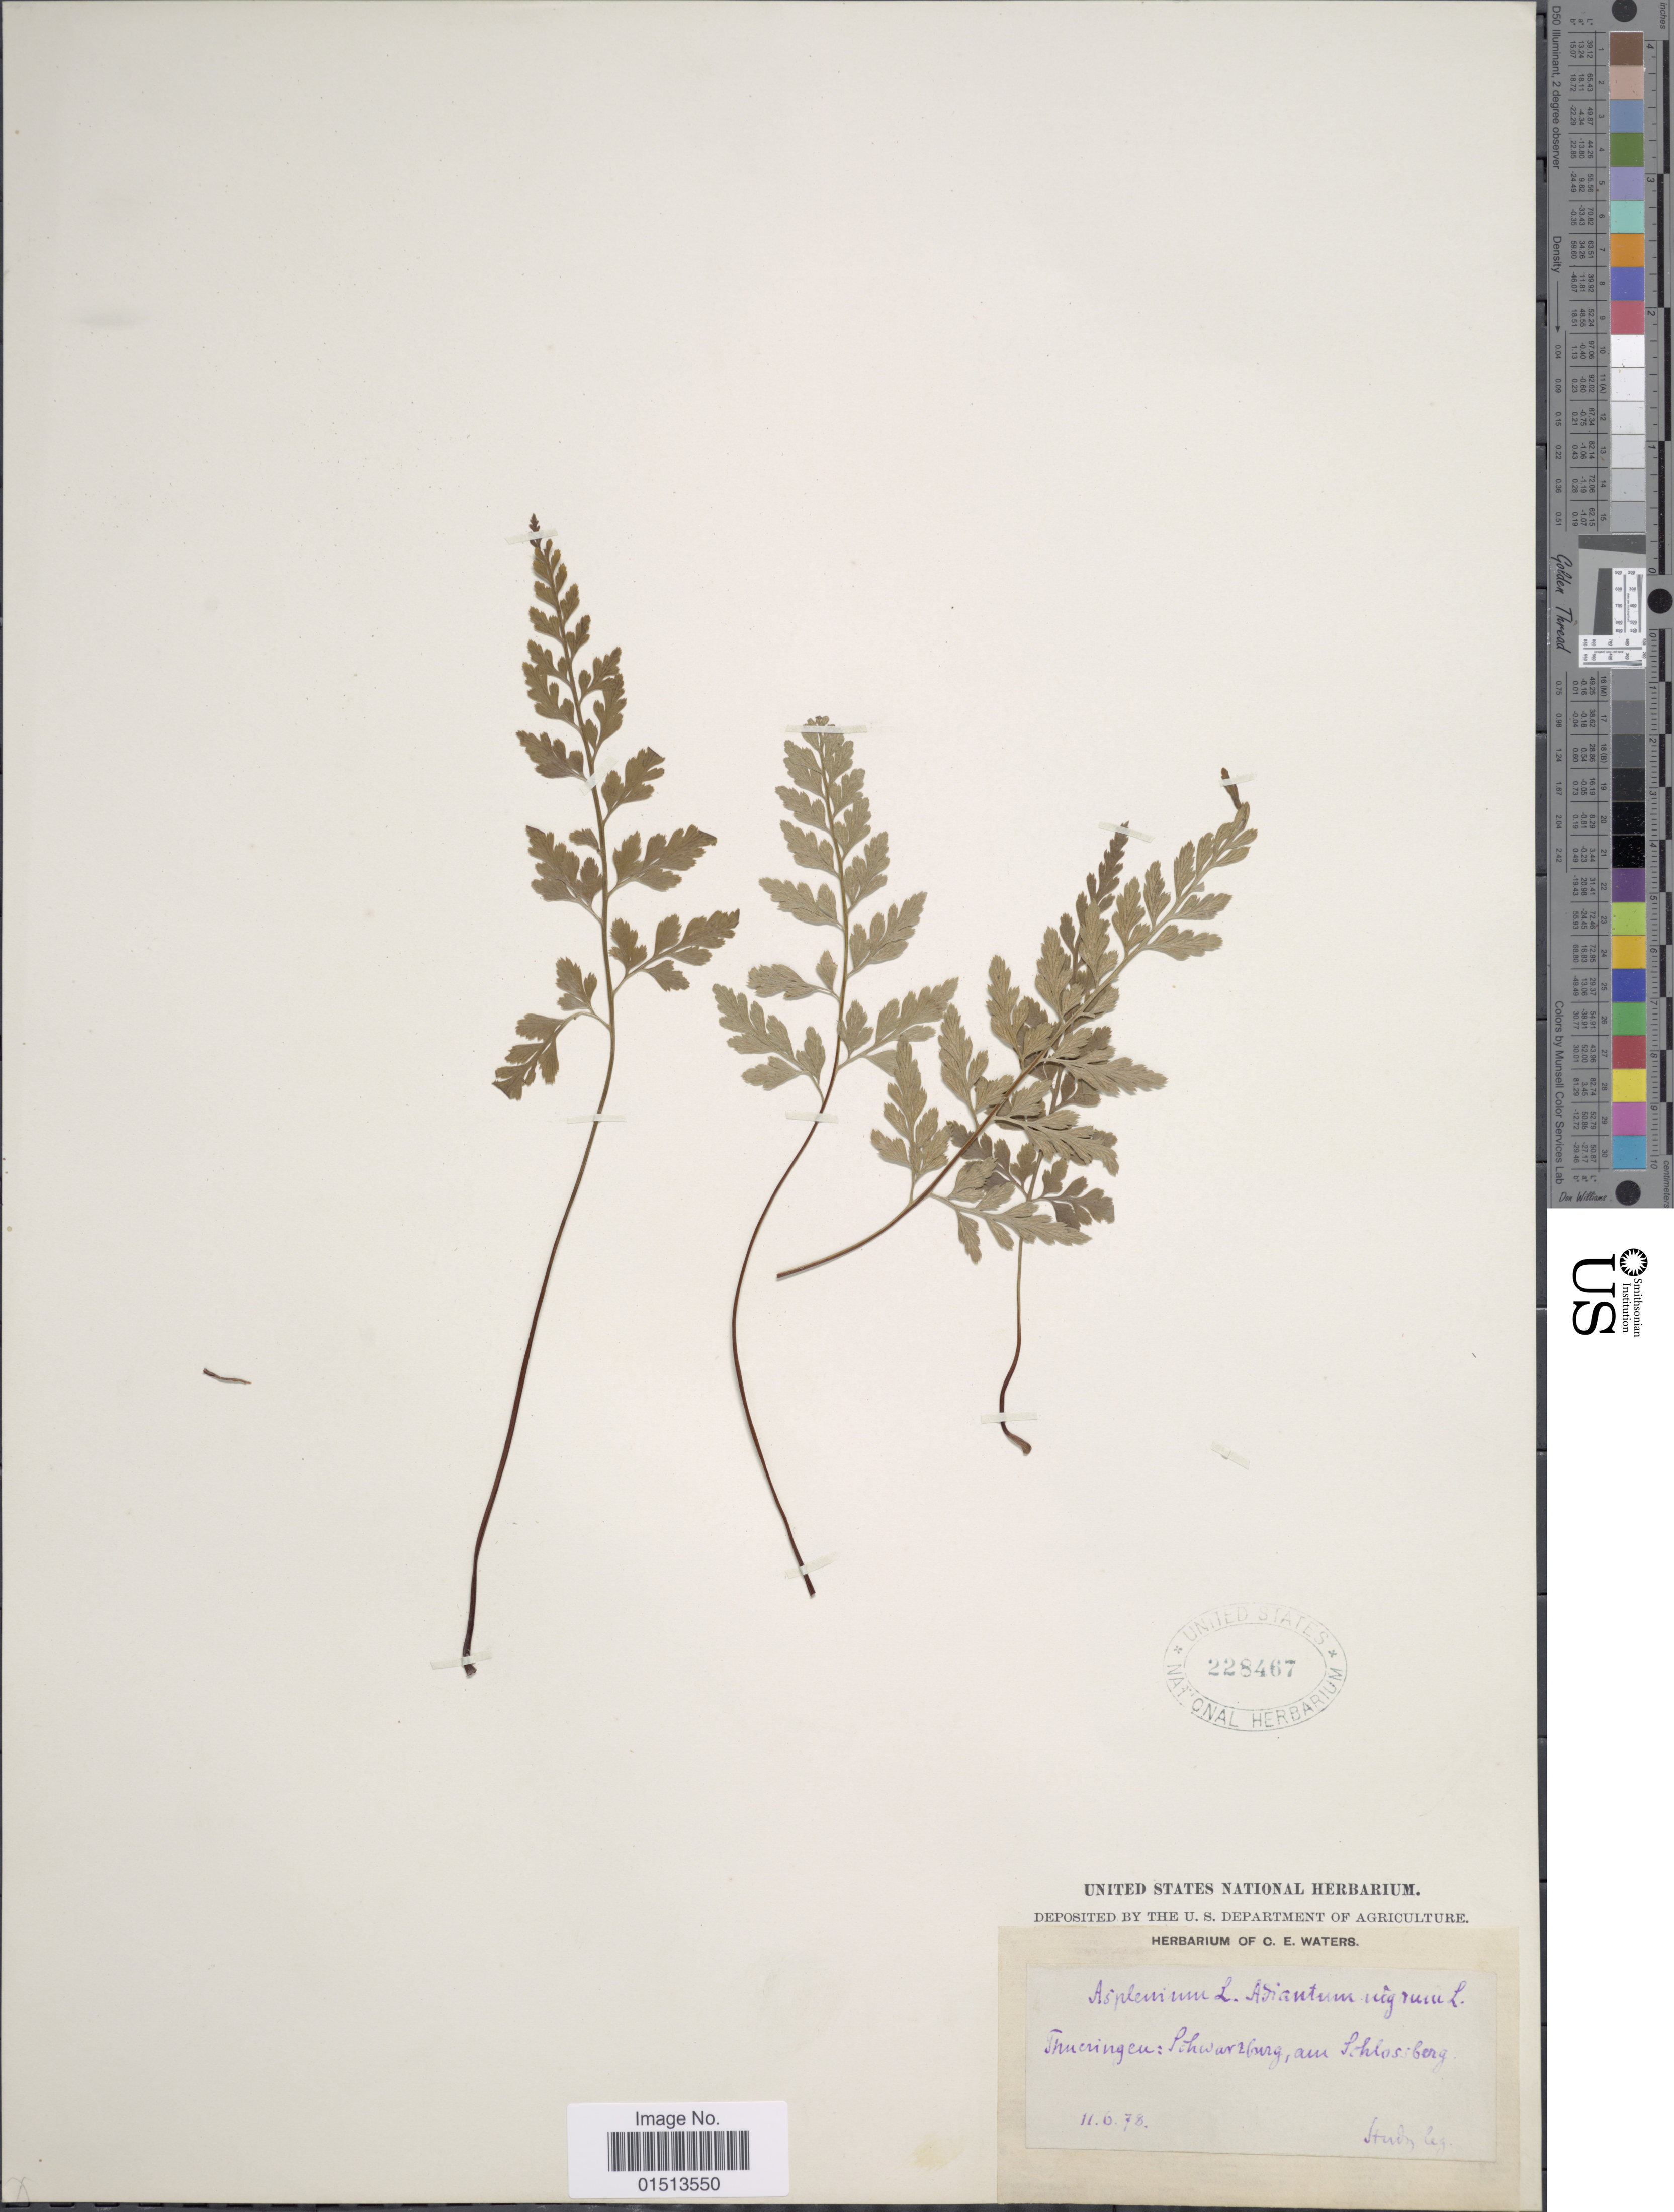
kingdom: Plantae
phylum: Tracheophyta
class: Polypodiopsida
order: Polypodiales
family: Aspleniaceae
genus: Asplenium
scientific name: Asplenium adiantum-nigrum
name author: L.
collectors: Study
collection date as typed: Transcribed d/m/y: 11/6/78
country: Germany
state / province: Thuringia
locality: Schwarzburg, am Schlosberg. [interpreted]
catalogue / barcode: US 228467